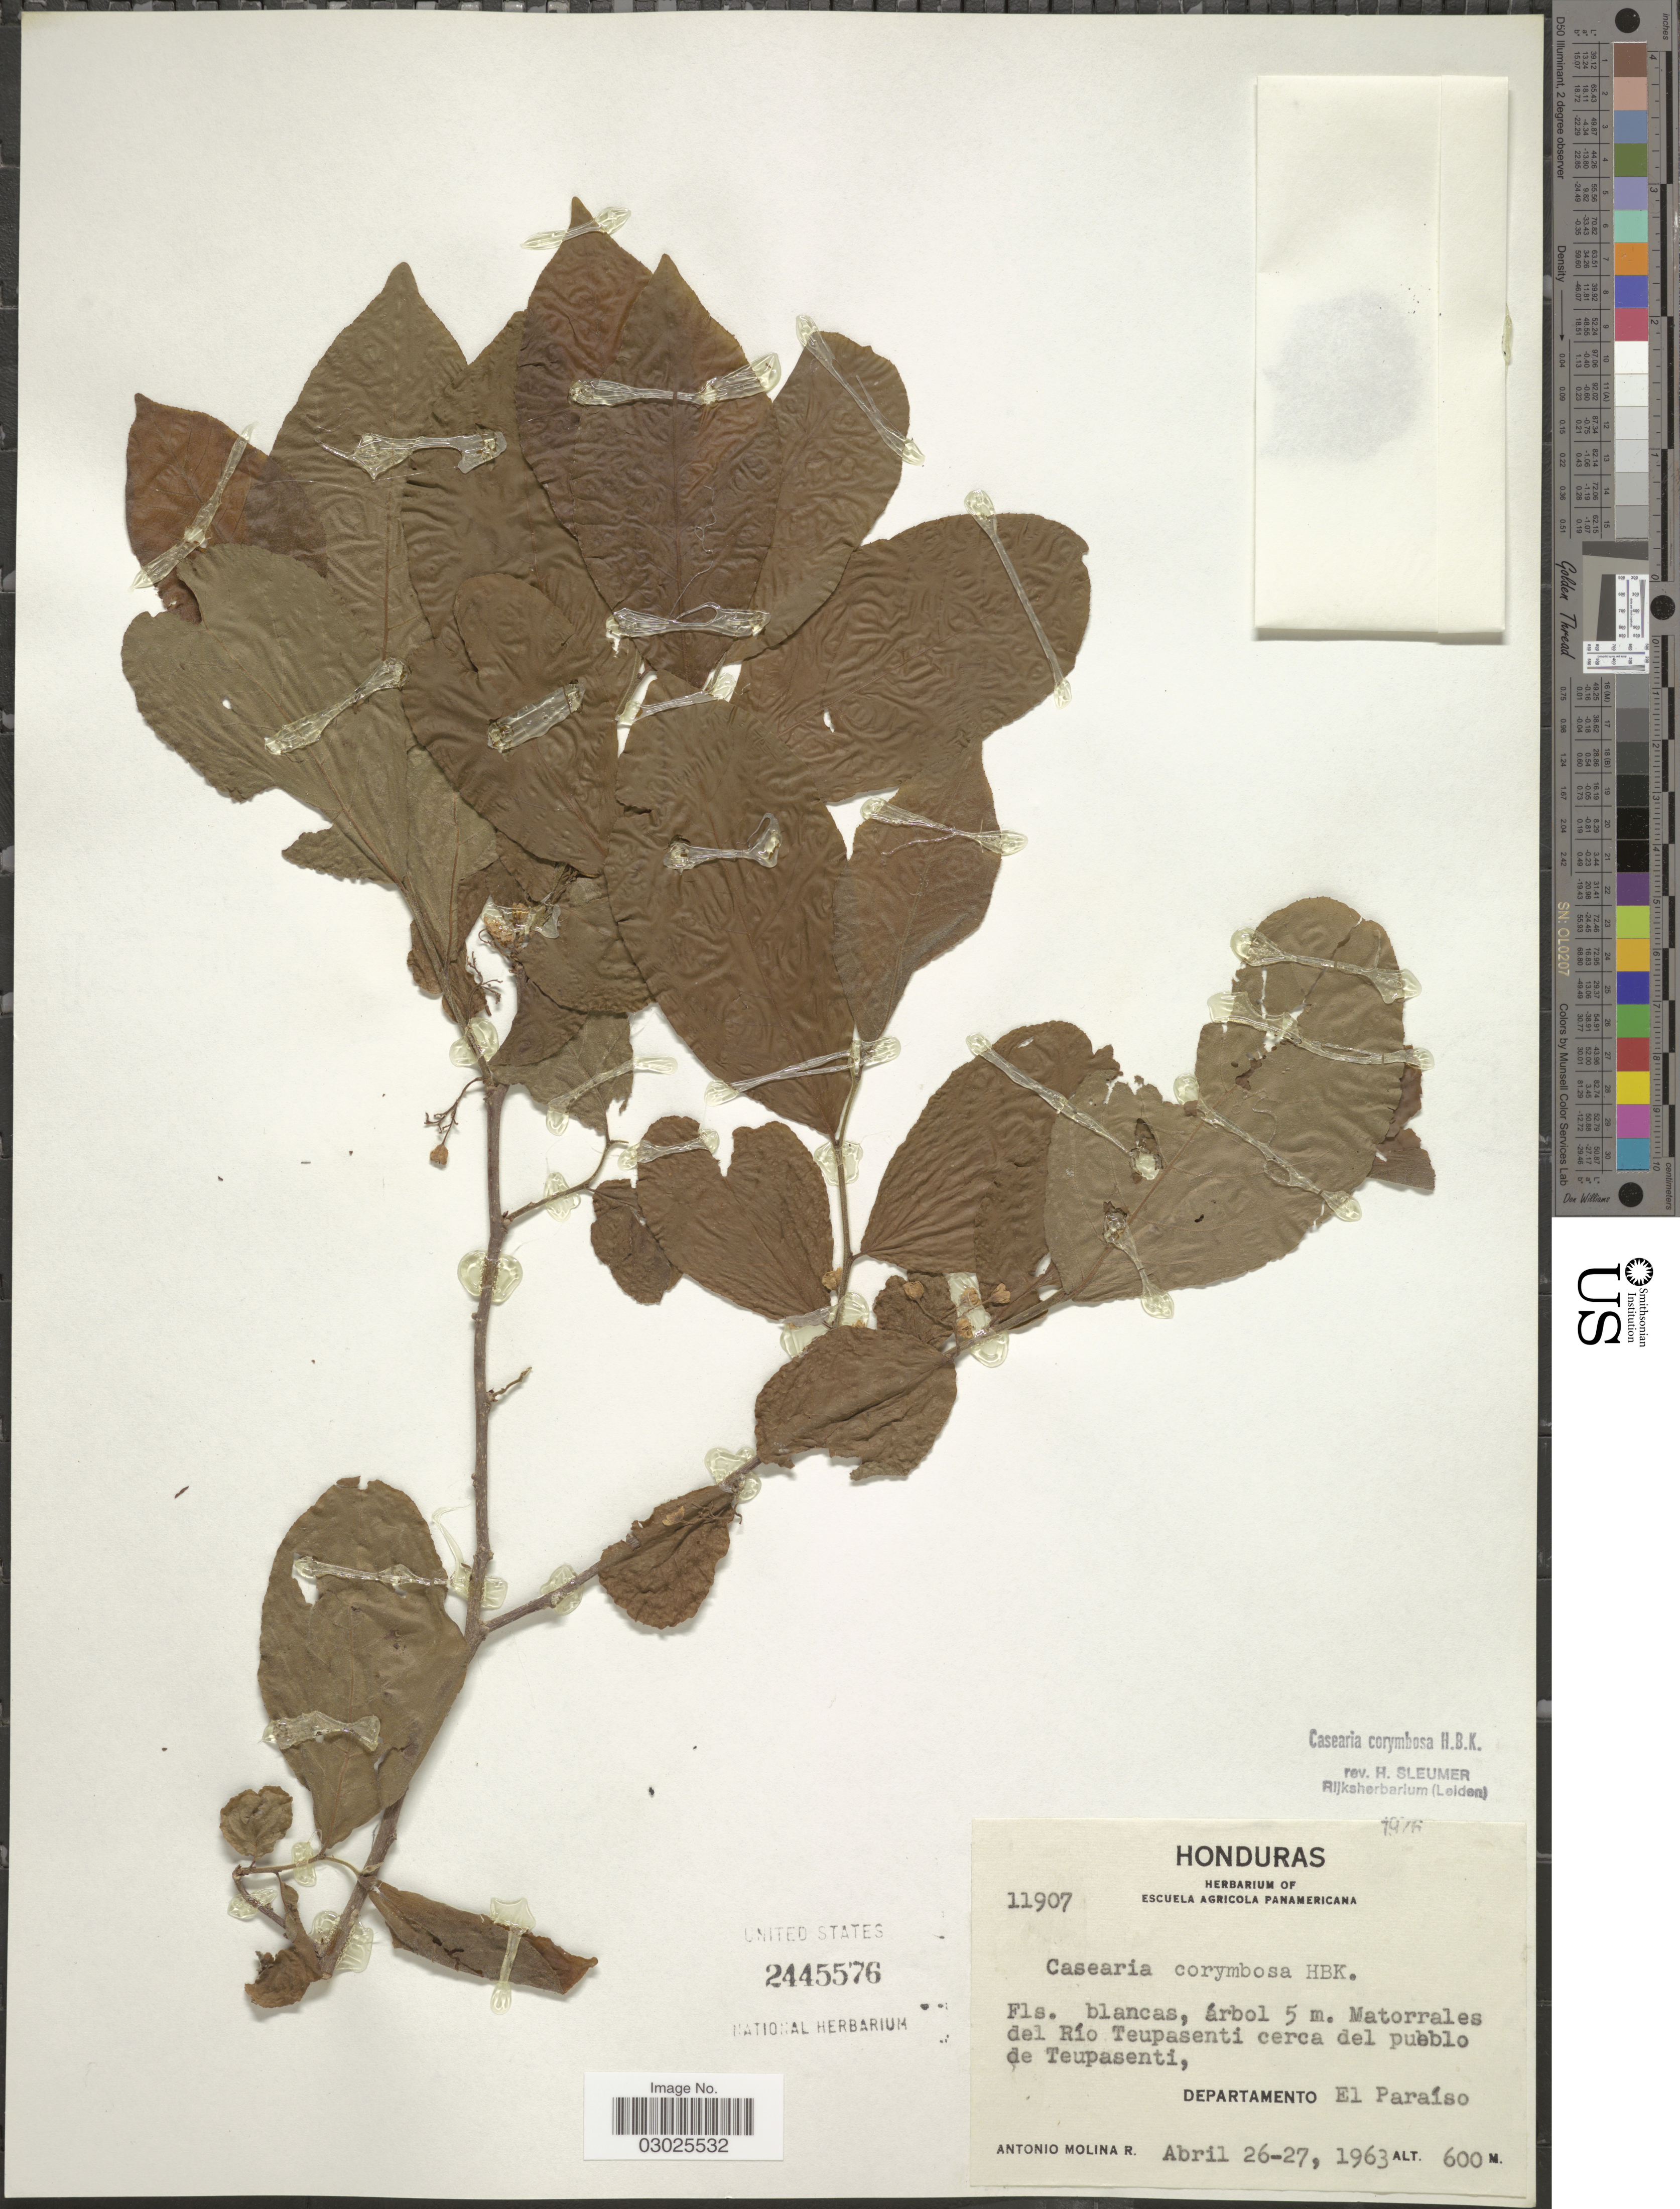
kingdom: Plantae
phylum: Tracheophyta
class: Magnoliopsida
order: Malpighiales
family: Salicaceae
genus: Casearia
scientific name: Casearia corymbosa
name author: Kunth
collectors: A. Molina R.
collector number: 11907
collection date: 1963-04-26/1963-04-27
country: Honduras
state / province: El Paraíso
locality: Matorrales del Río Teupasenti cerca del pueblo de Teupasenti, Departamento El Paraíso.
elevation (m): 600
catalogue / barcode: US 2445576